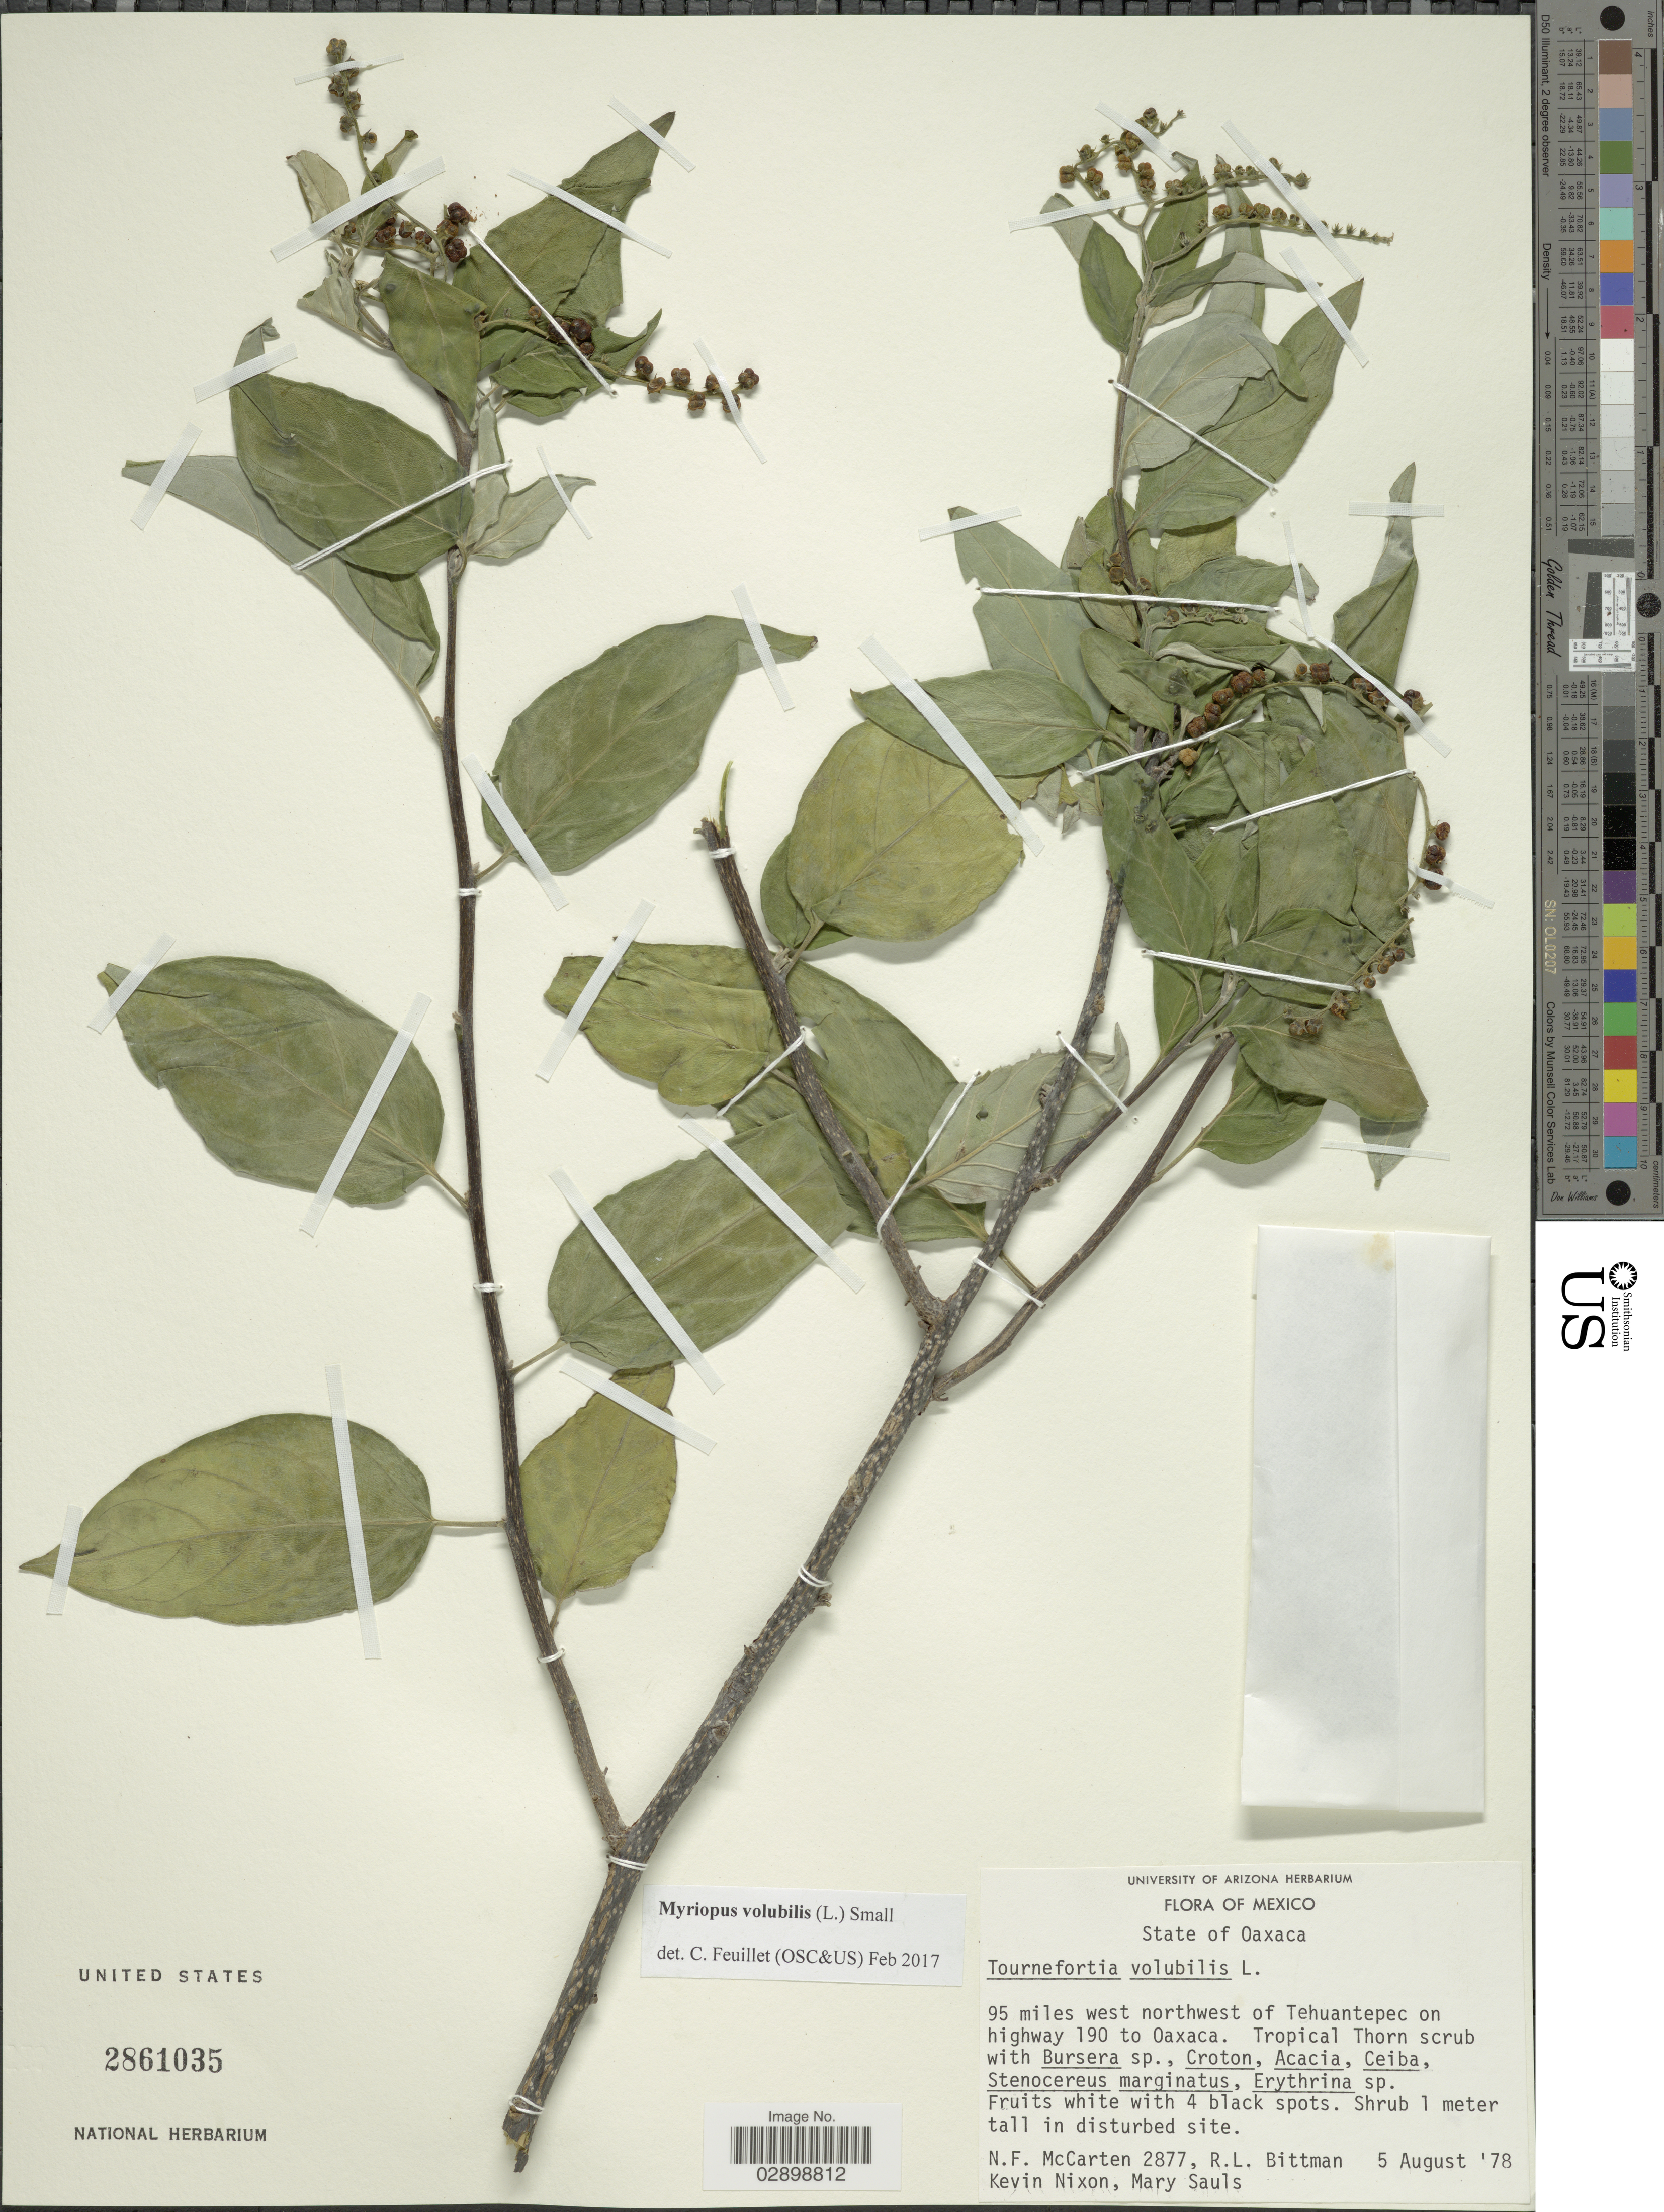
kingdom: Plantae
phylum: Tracheophyta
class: Magnoliopsida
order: Boraginales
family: Heliotropiaceae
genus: Myriopus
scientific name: Myriopus volubilis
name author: (L.) Small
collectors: N. McCarten, R. Bittman, K. Nixon & M. Sauls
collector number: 2877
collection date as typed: Transcribed d/m/y: 5/8/78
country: Mexico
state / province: Oaxaca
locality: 95 miles west northwest of Tehuantepec on highway 190 to Oaxaca.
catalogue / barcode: US 2861035